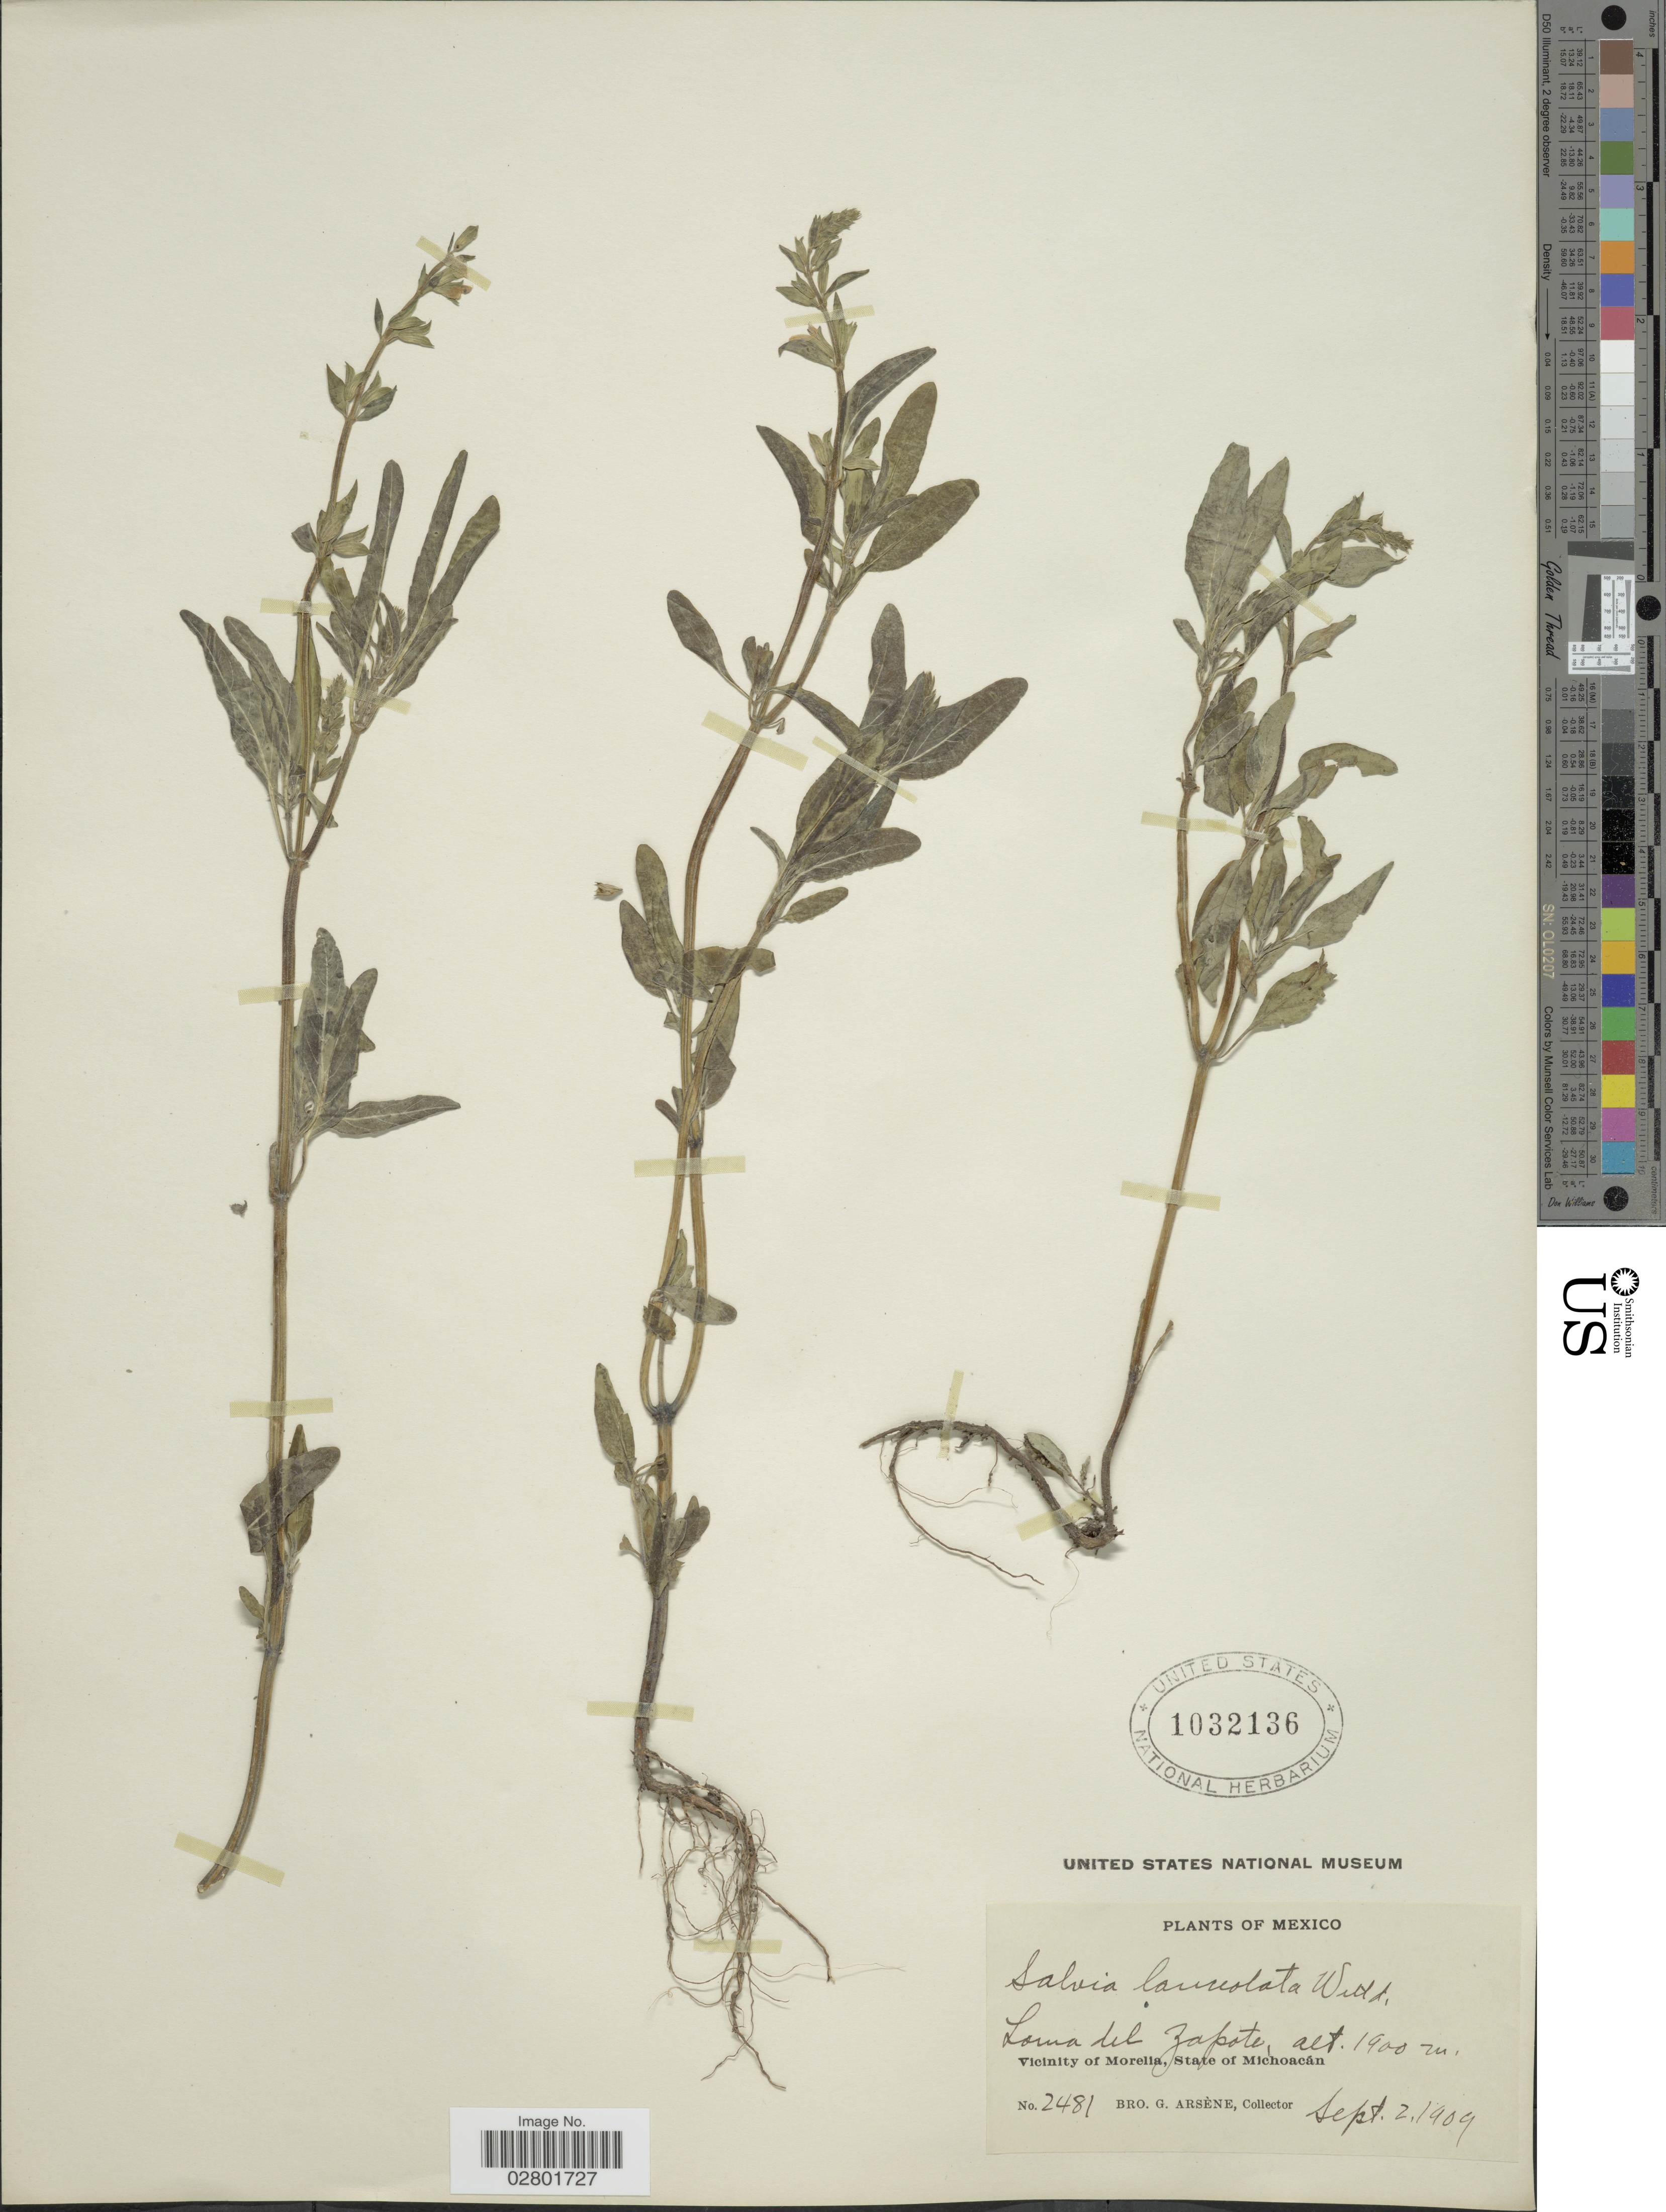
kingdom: Plantae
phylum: Tracheophyta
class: Magnoliopsida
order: Lamiales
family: Lamiaceae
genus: Salvia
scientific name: Salvia lanceolata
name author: Brouss.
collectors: Bro. G. Arsène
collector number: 2481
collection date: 1909-09-02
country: Mexico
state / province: Michoacán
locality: Loma del Zapote, Vicinity of Morelia.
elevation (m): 1900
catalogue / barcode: US 1032136